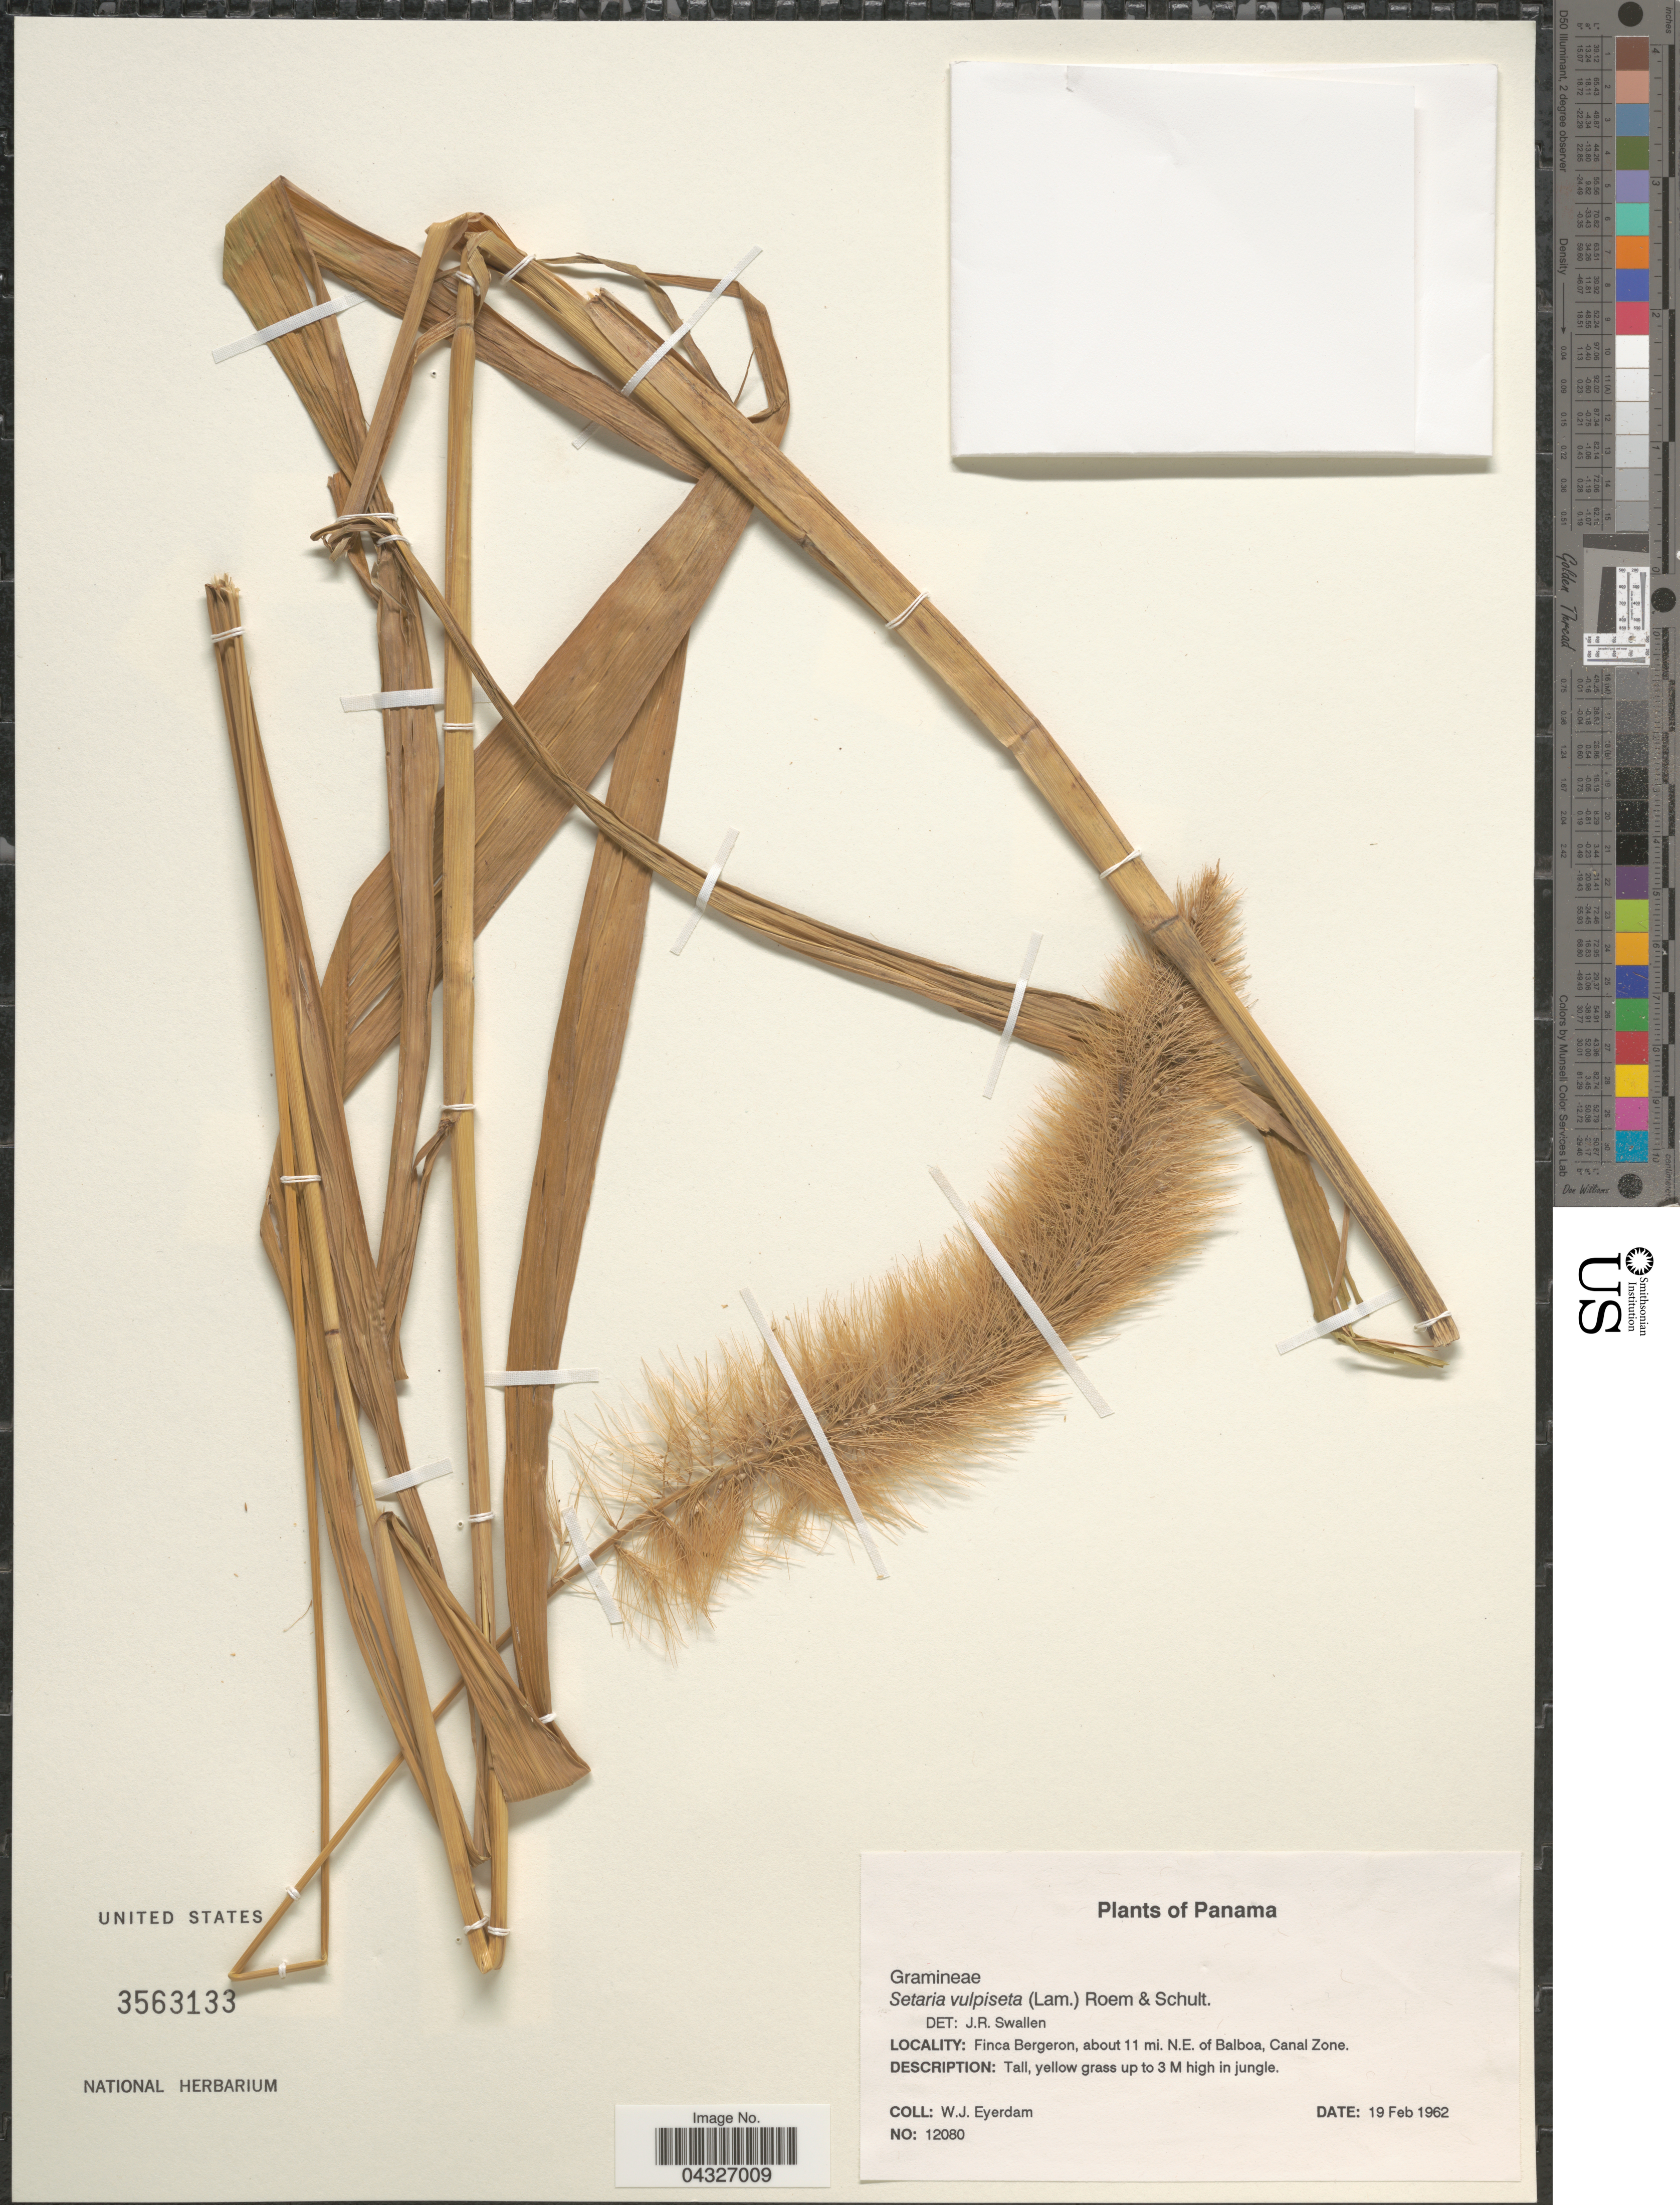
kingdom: Plantae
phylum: Tracheophyta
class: Liliopsida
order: Poales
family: Poaceae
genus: Setaria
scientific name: Setaria vulpiseta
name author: (Lam.) Roem. & Schult.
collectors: W. J. Eyerdam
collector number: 12080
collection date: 1962-02-19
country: Panama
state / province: Colón / Panamá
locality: Finca Bergeron, about 11 mi. N.E. of Balboa, Canal Zone.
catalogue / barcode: US 3563133